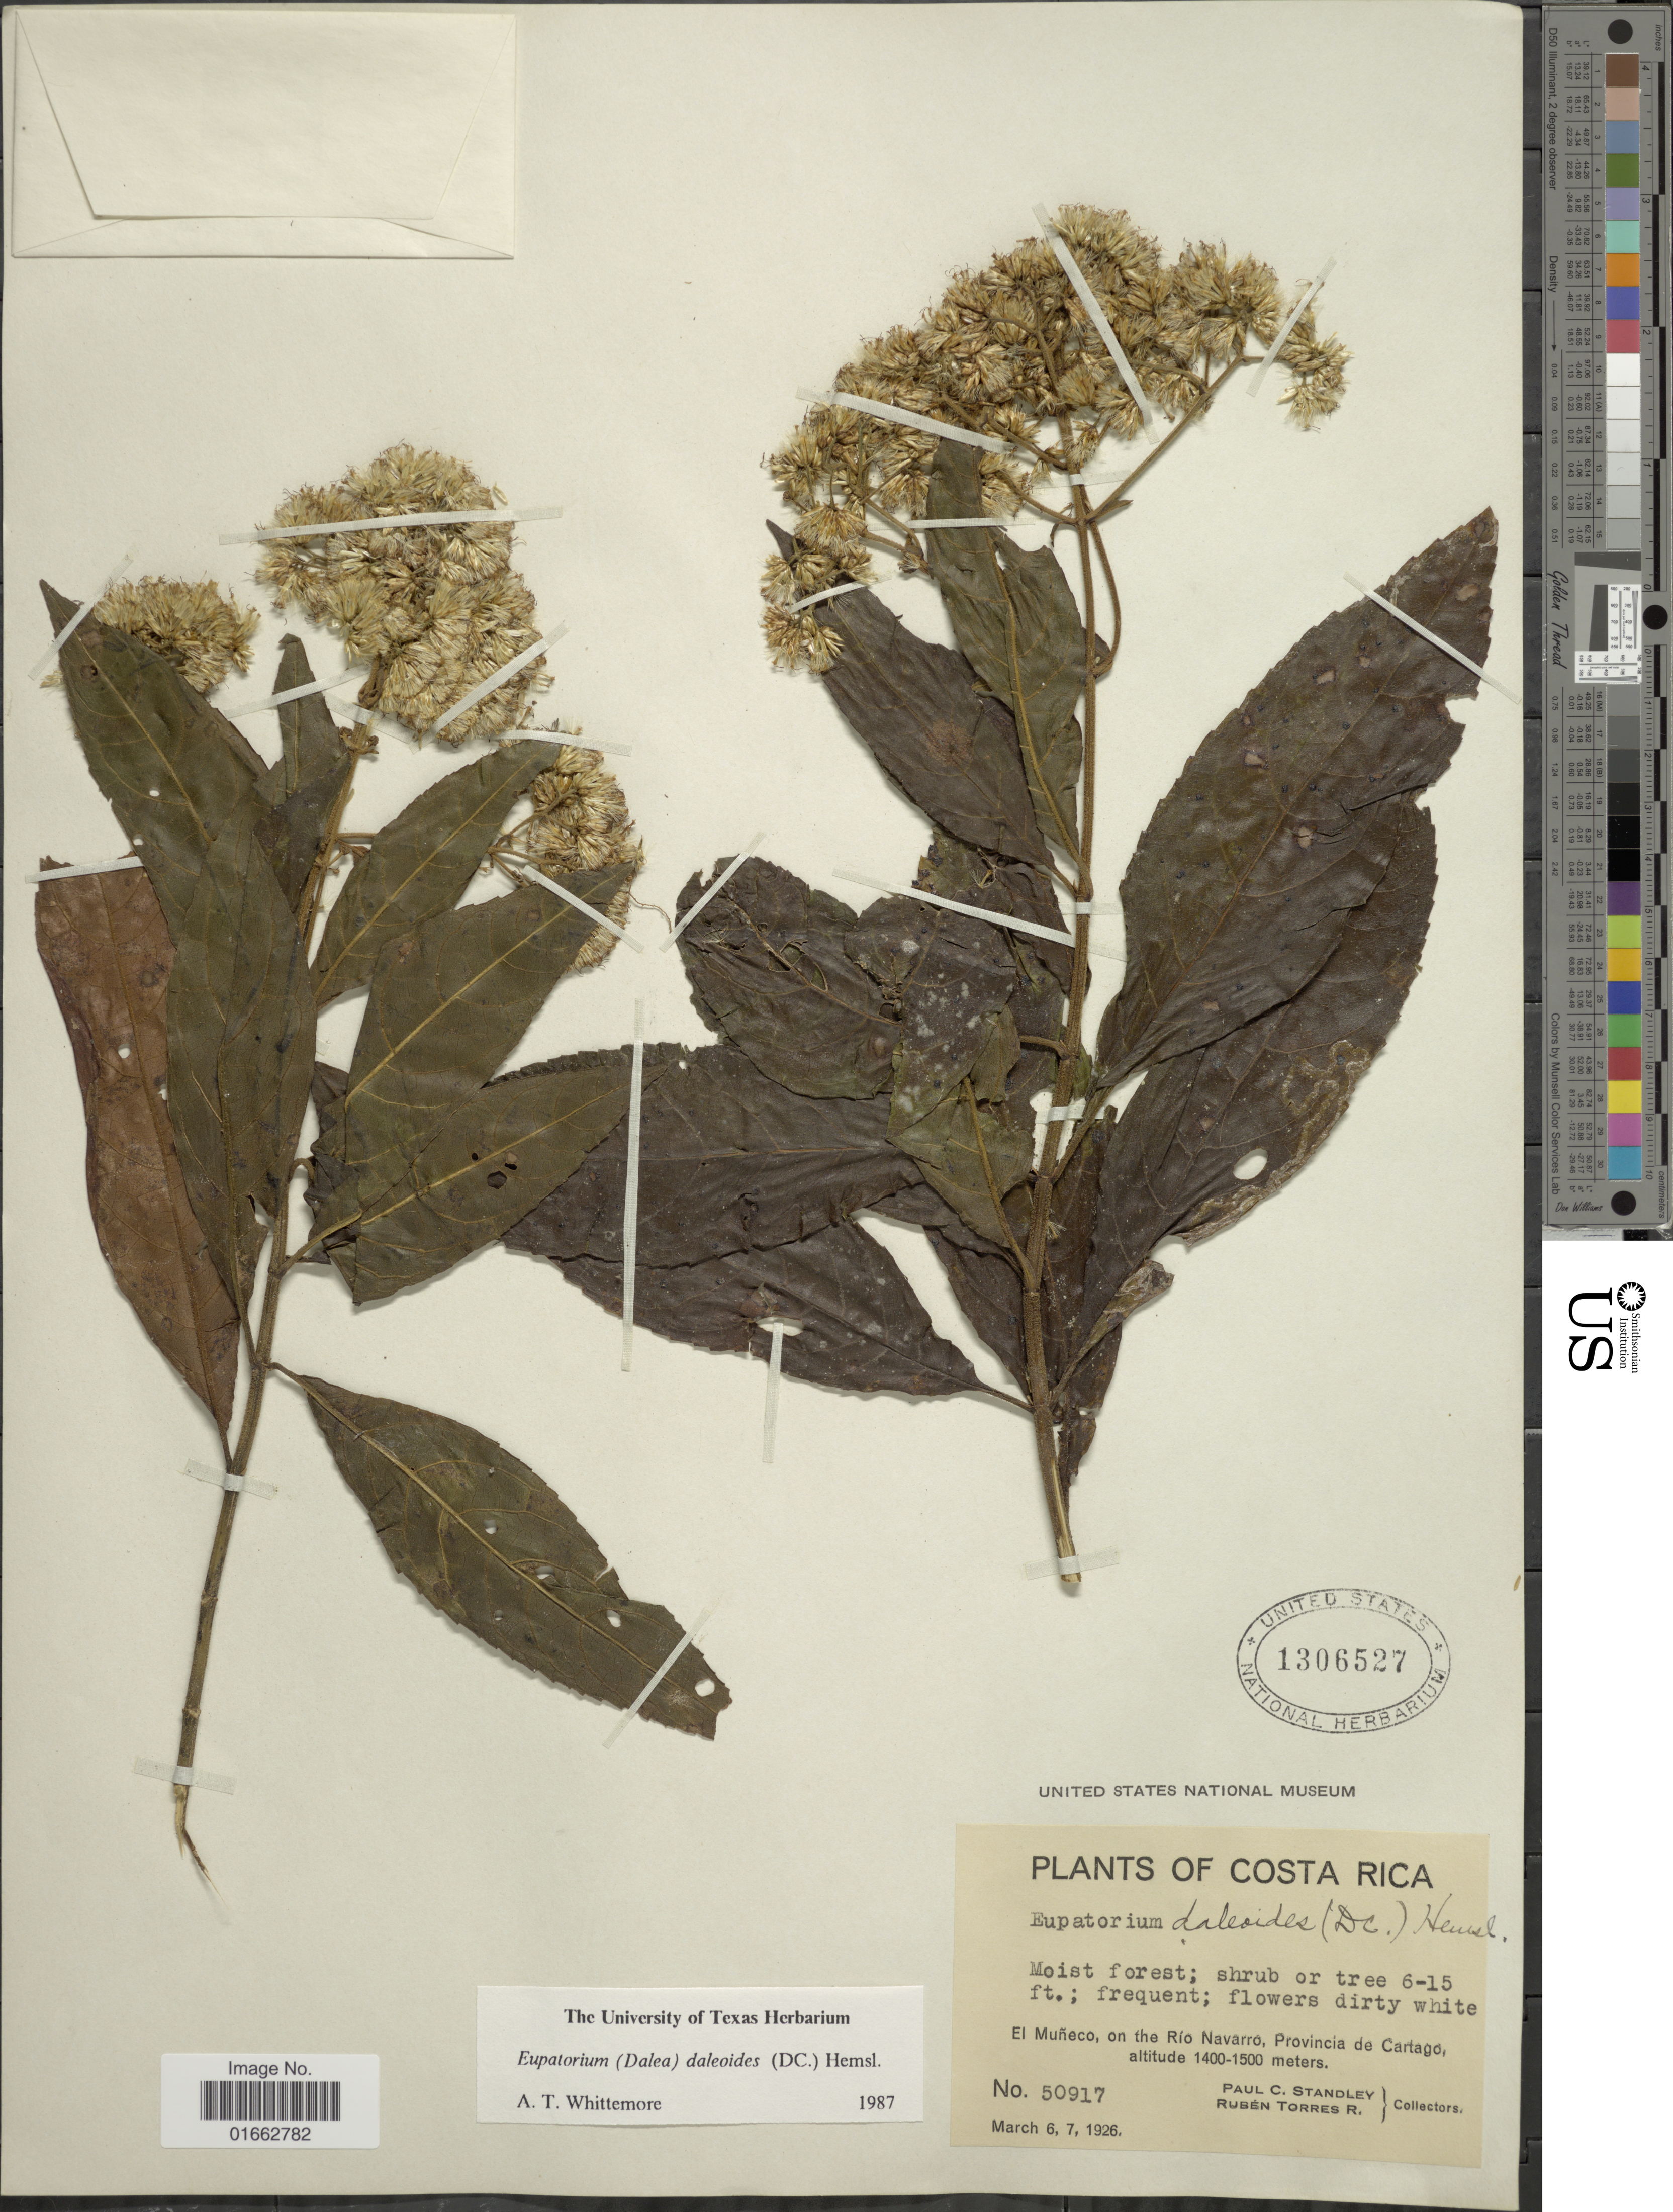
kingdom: Plantae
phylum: Tracheophyta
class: Magnoliopsida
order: Asterales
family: Asteraceae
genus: Critonia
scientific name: Critonia daleoides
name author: DC.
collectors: P. C. Standley & R. Torres Rojas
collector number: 50917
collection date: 1926-03-06/1926-03-07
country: Costa Rica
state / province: Cartago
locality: El Muñeco, on the Río Navarro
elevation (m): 1400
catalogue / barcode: US 1306527